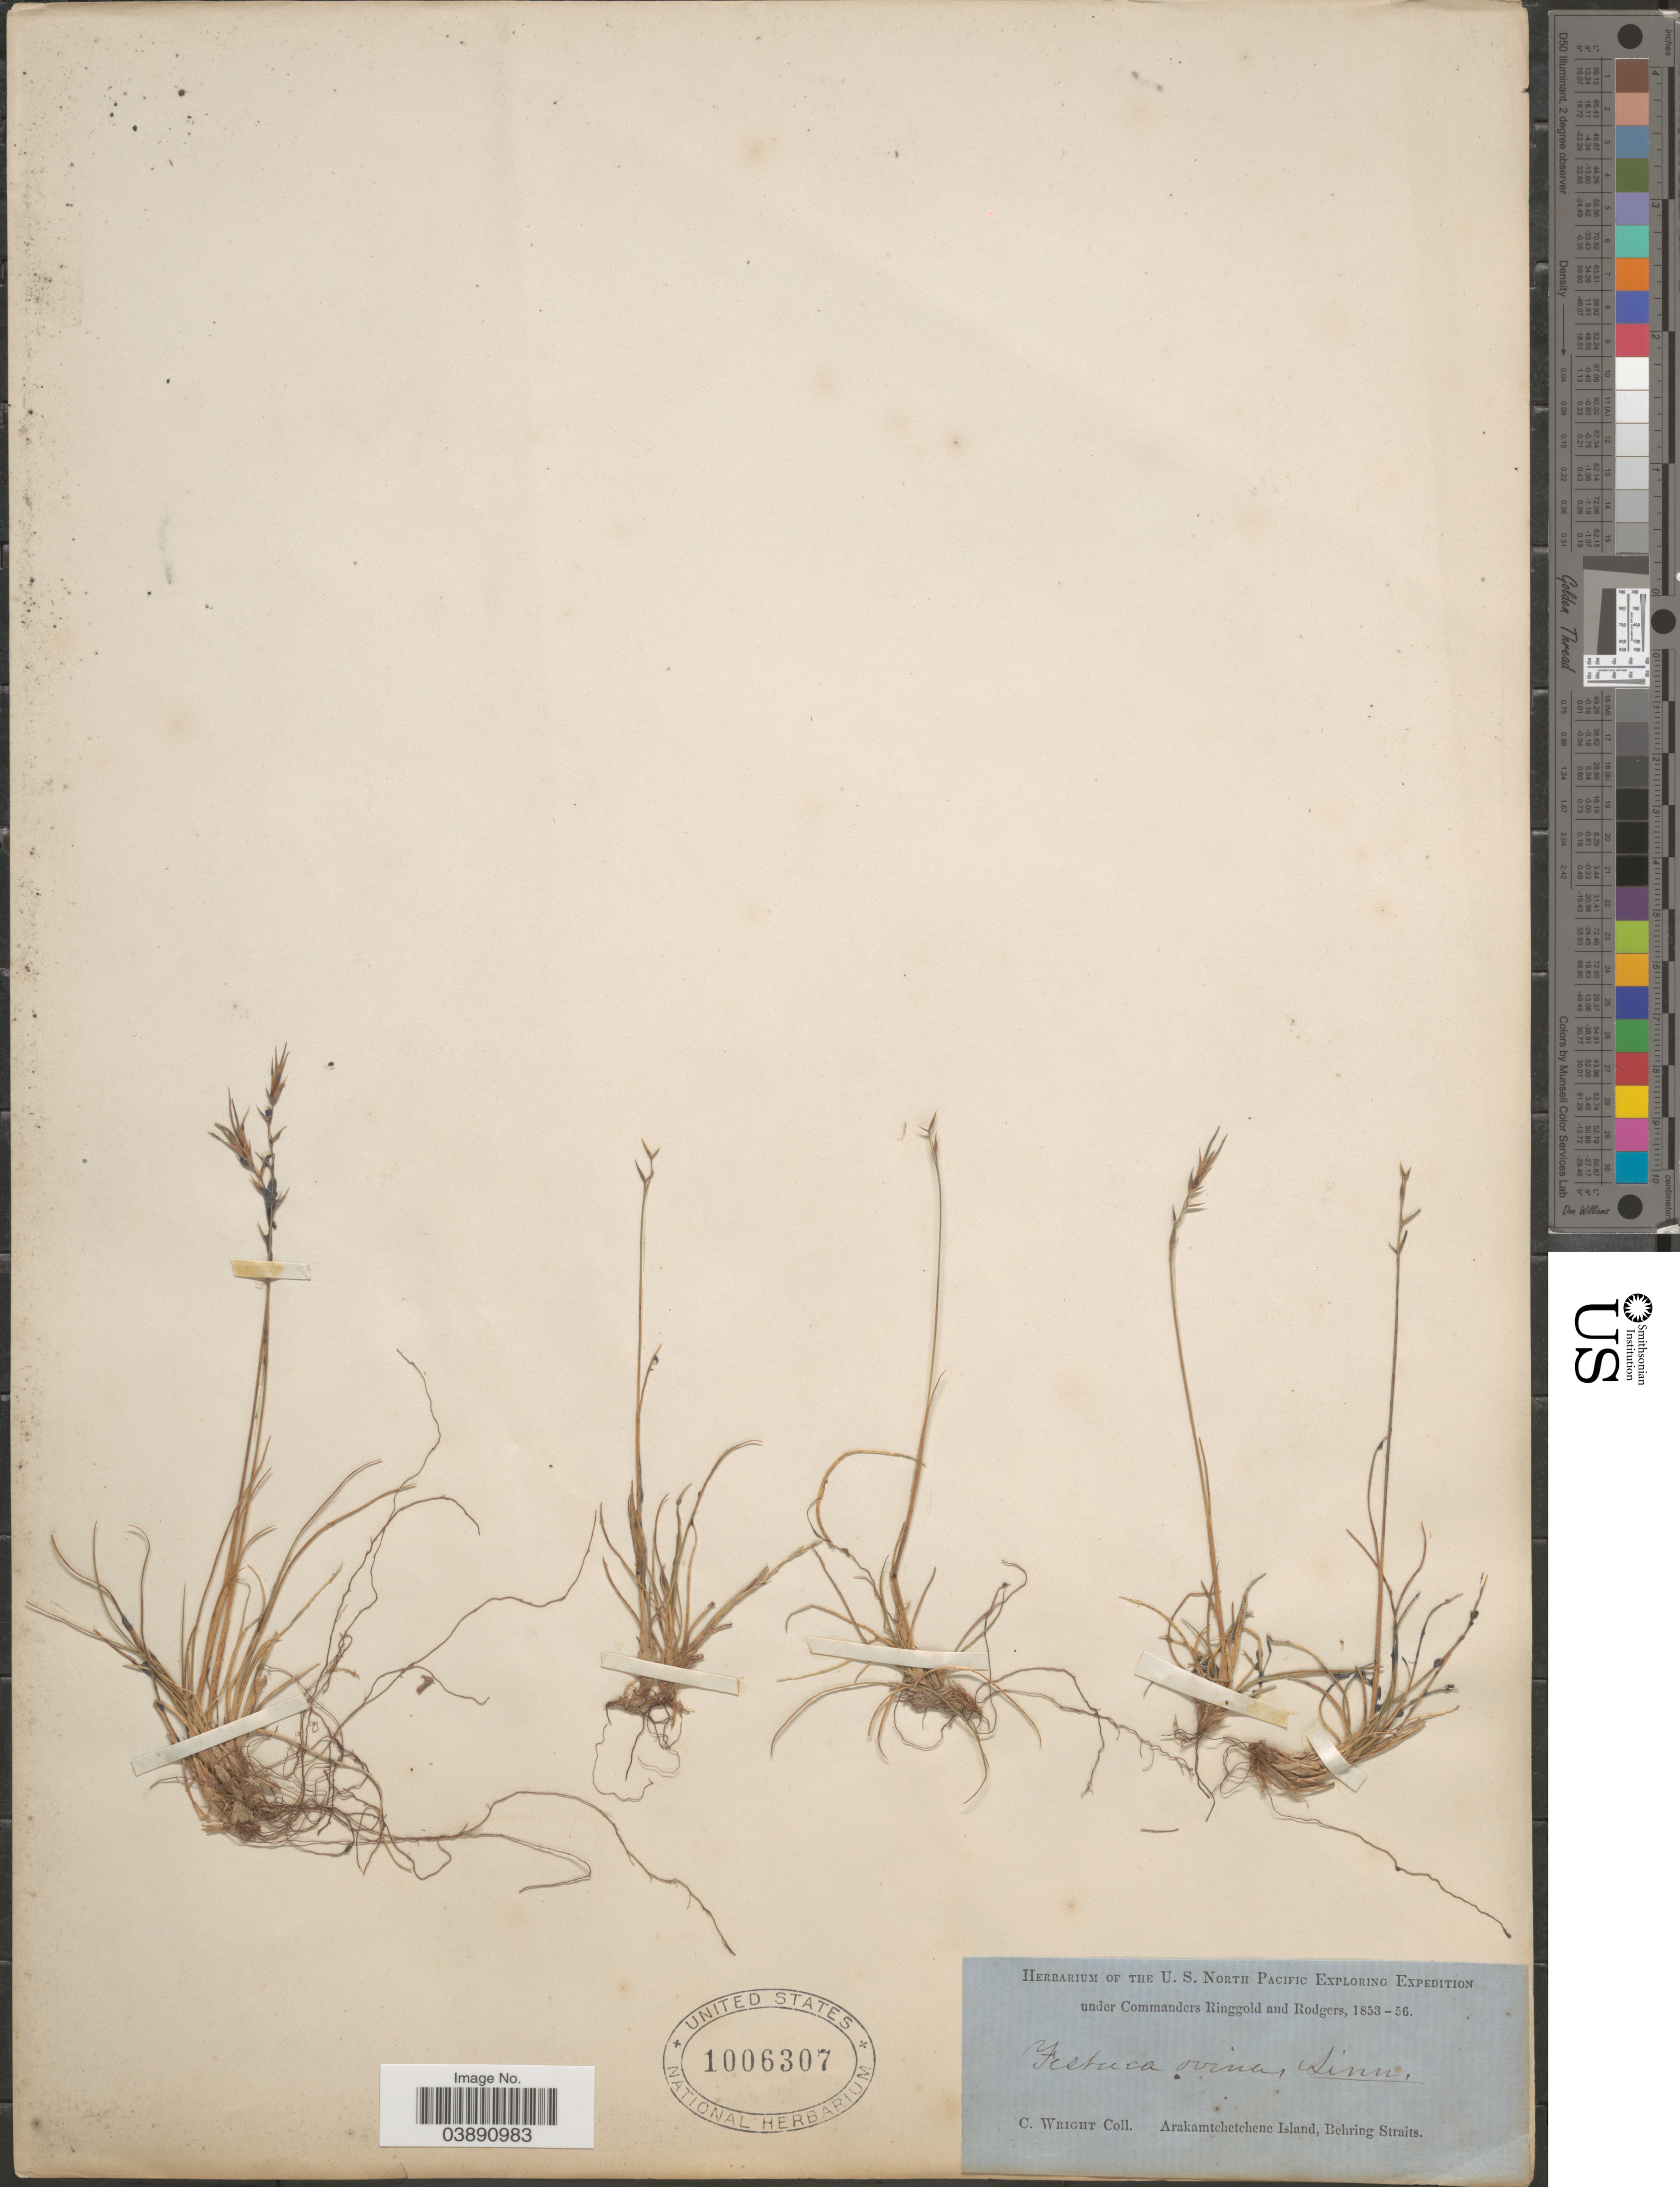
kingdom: Plantae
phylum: Tracheophyta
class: Liliopsida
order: Poales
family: Poaceae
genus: Festuca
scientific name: Festuca ovina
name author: L.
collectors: C. Wright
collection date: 1853/1856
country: Russian Federation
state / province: Kamchatka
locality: Arakamtchetchene Island, Behring Straits.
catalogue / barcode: US 1006307